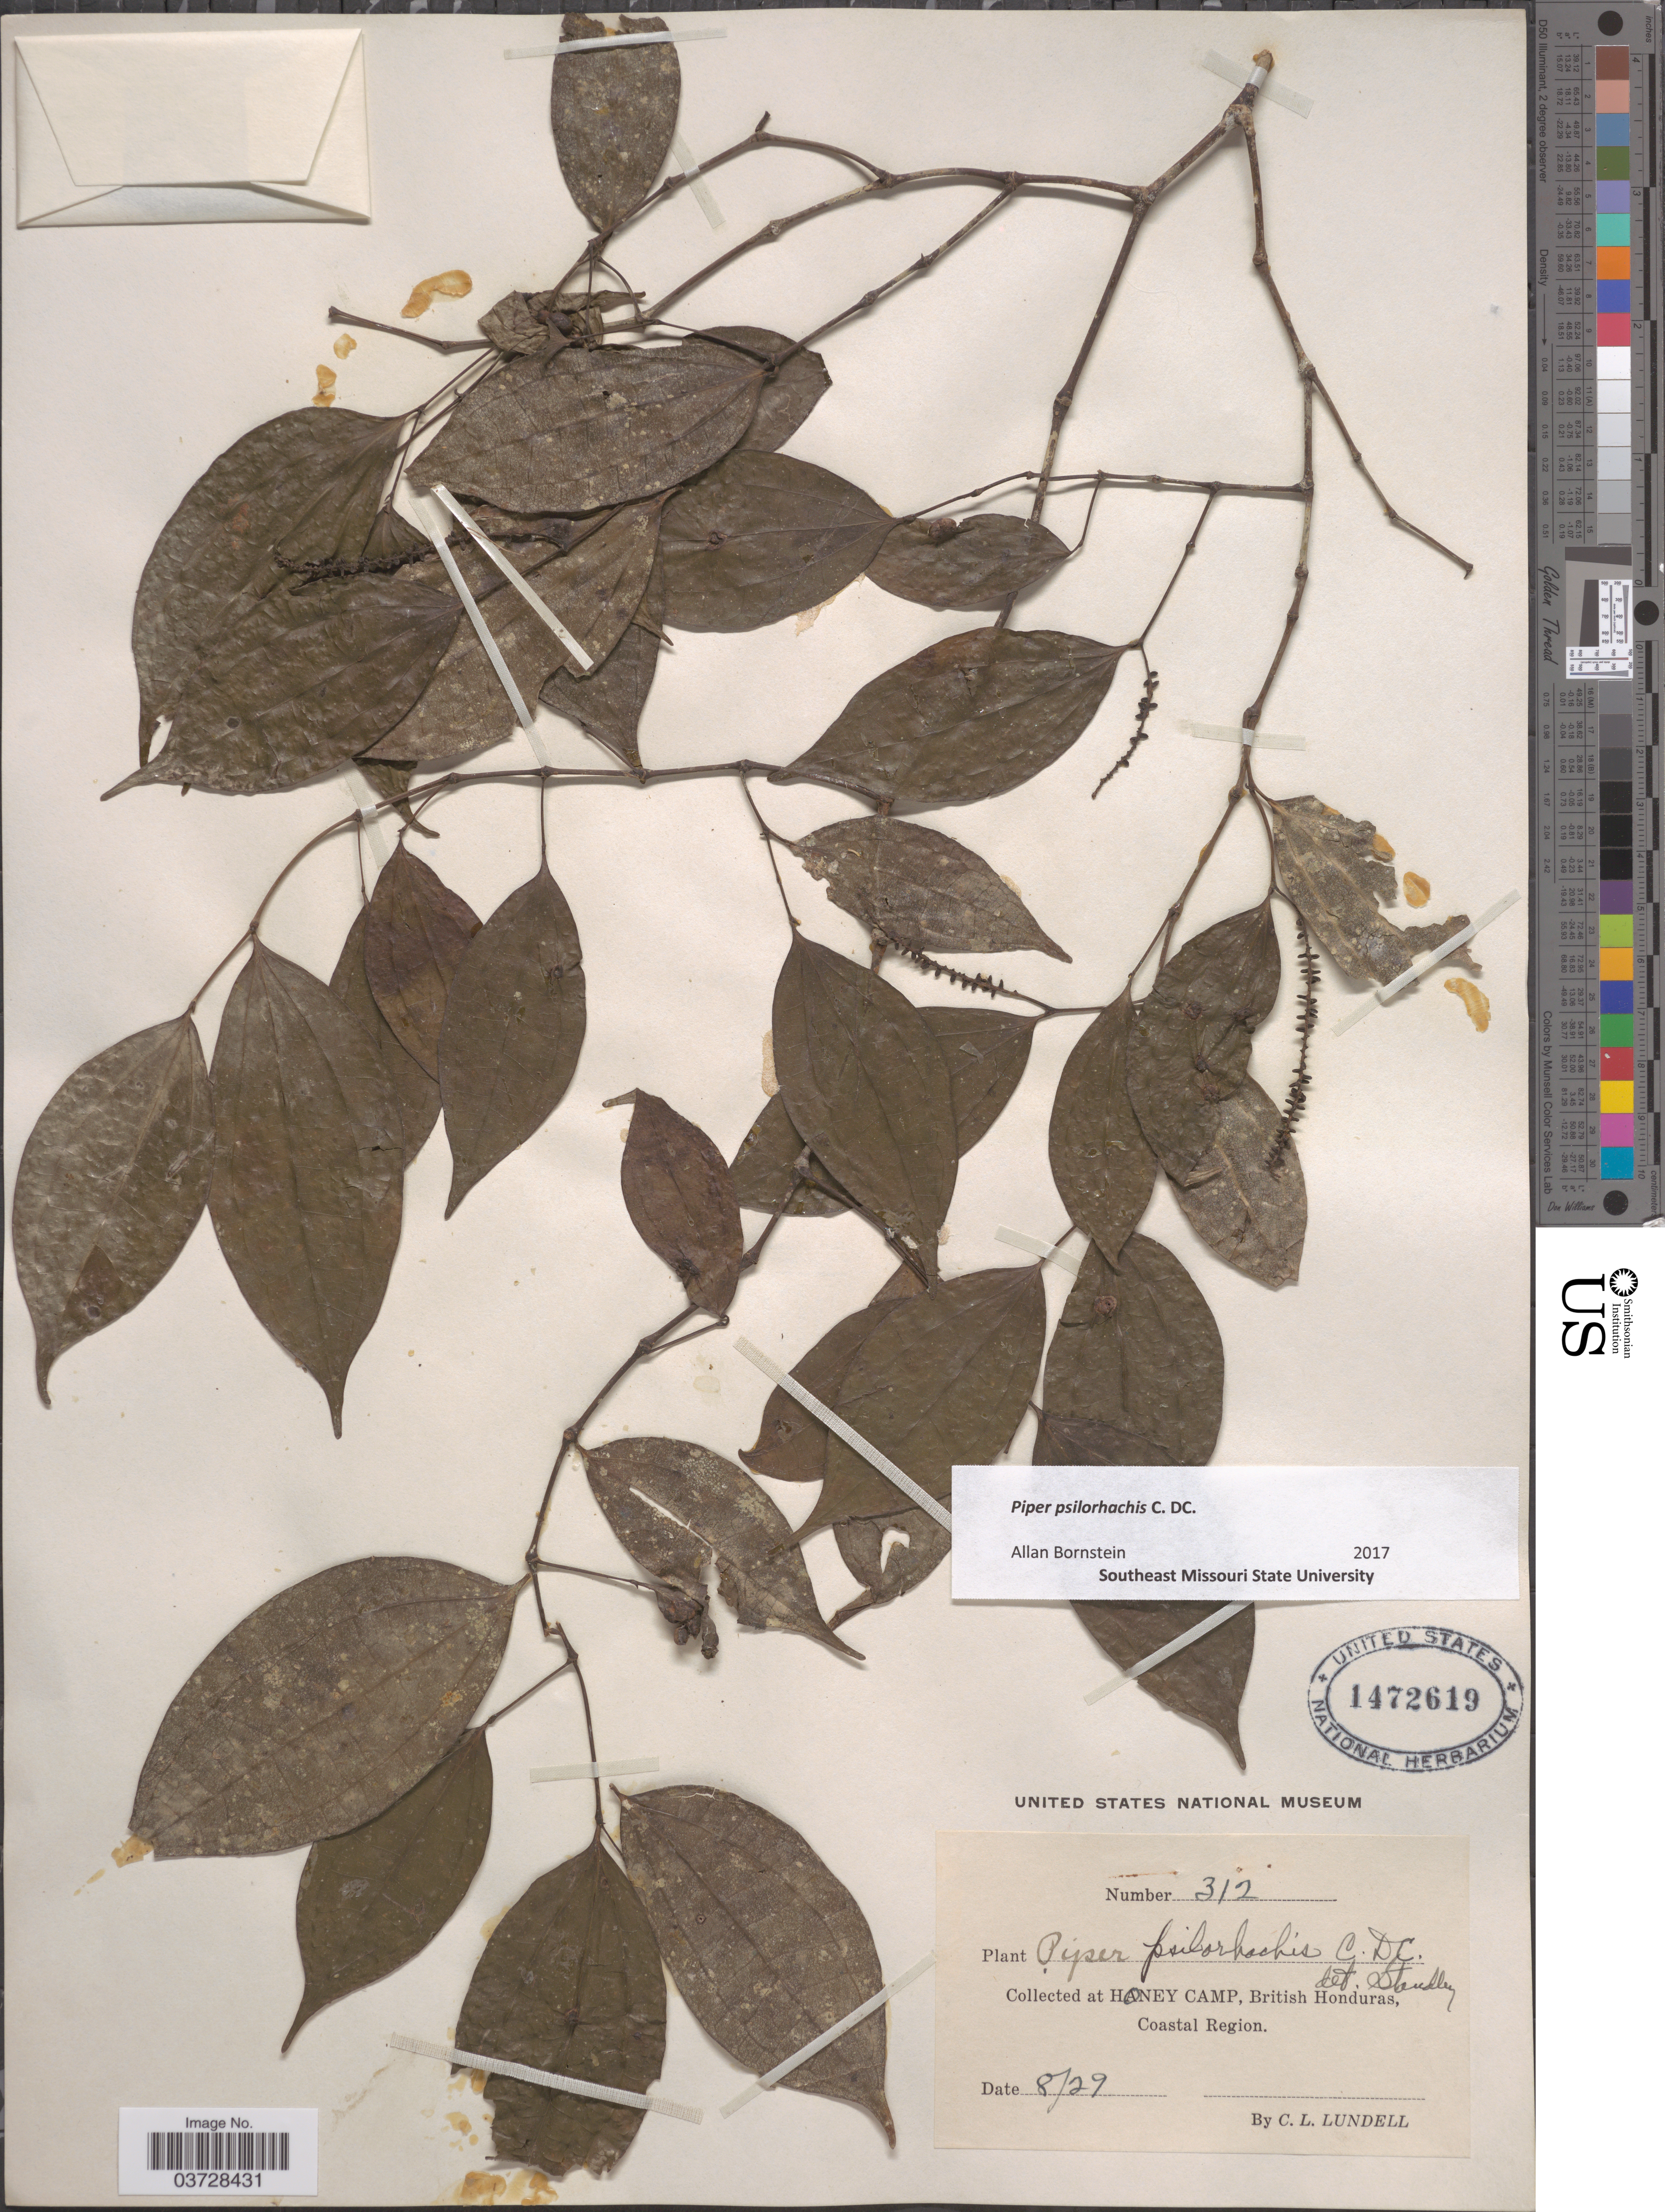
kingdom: Plantae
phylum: Tracheophyta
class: Magnoliopsida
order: Piperales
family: Piperaceae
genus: Piper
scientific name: Piper psilorhachis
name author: C. DC.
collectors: C. L. Lundell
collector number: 312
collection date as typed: Transcribed d/m/y: /8/29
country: Belize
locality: Honey Camp, British Honduras, Coastal Region.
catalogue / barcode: US 1472619